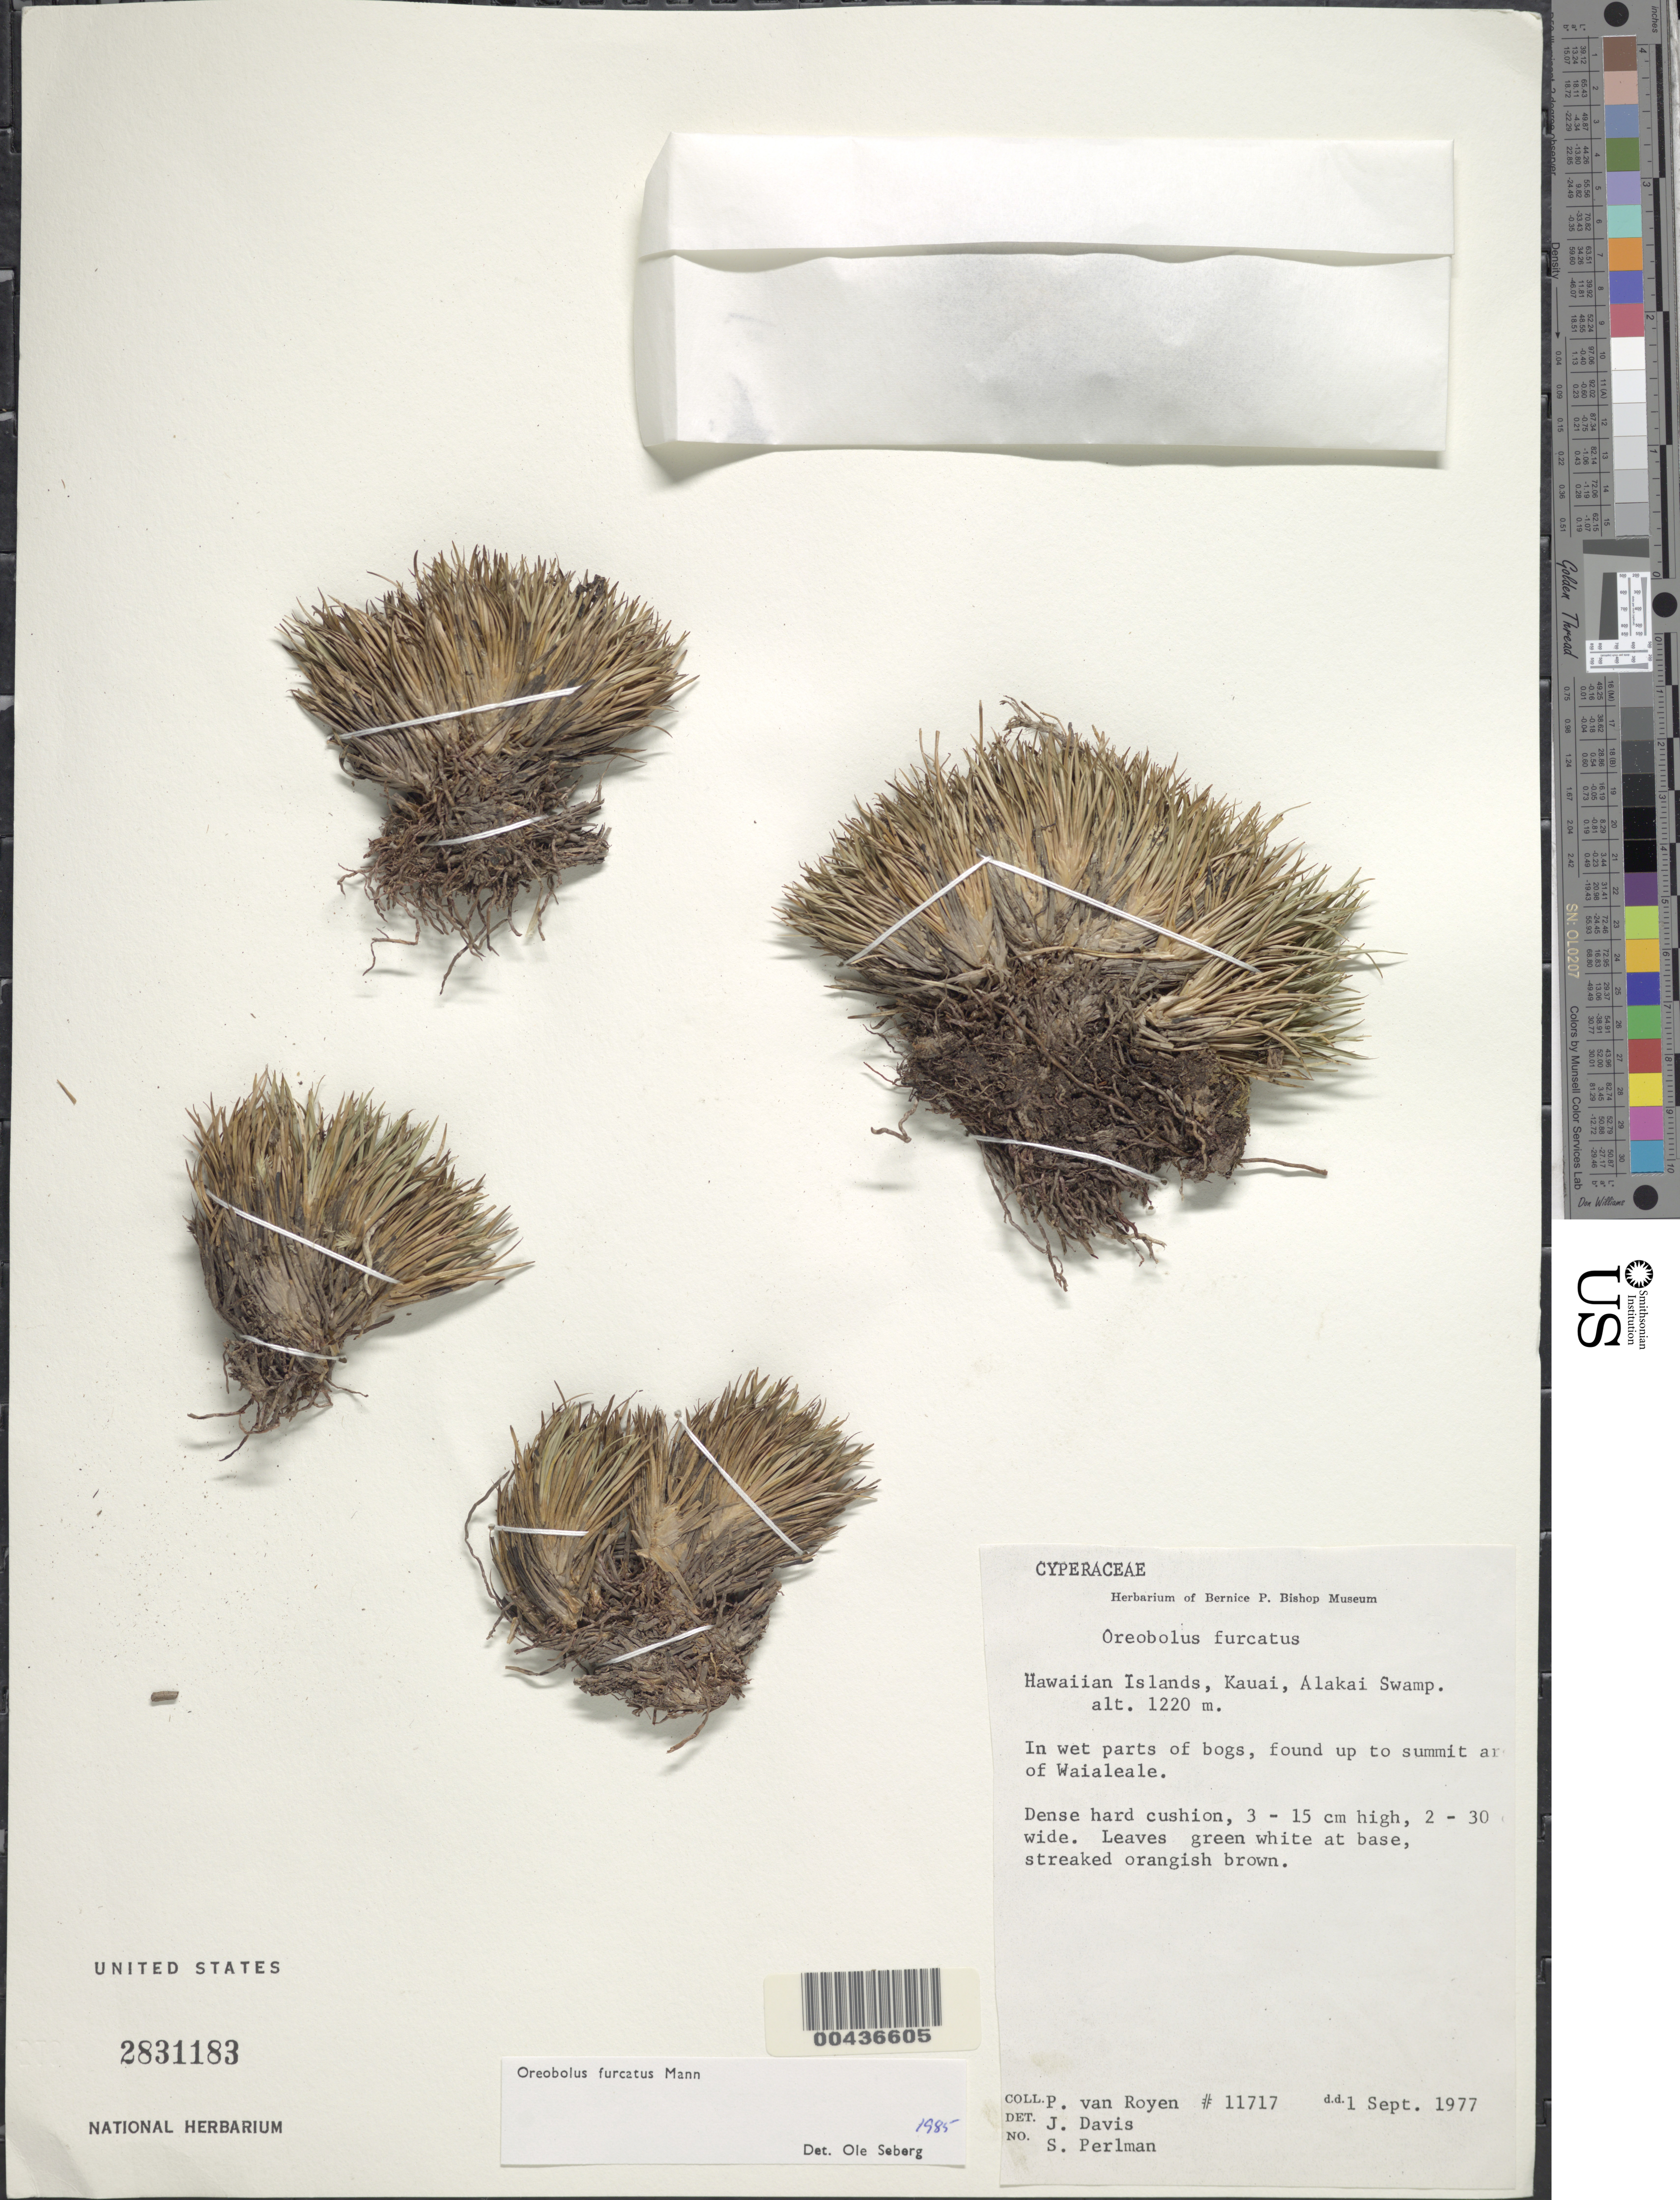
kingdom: Plantae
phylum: Tracheophyta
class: Liliopsida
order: Poales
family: Cyperaceae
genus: Oreobolus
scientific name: Oreobolus furcatus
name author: H. Mann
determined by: Seberg, O.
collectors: P. van Royen, J. Davis & S. P. Perlman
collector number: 11717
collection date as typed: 1 Sep 1977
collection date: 1977-09-01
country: United States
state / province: Hawaii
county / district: Kauai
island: Kaua'i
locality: Alakai Swamp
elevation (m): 1220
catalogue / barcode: US 2831183